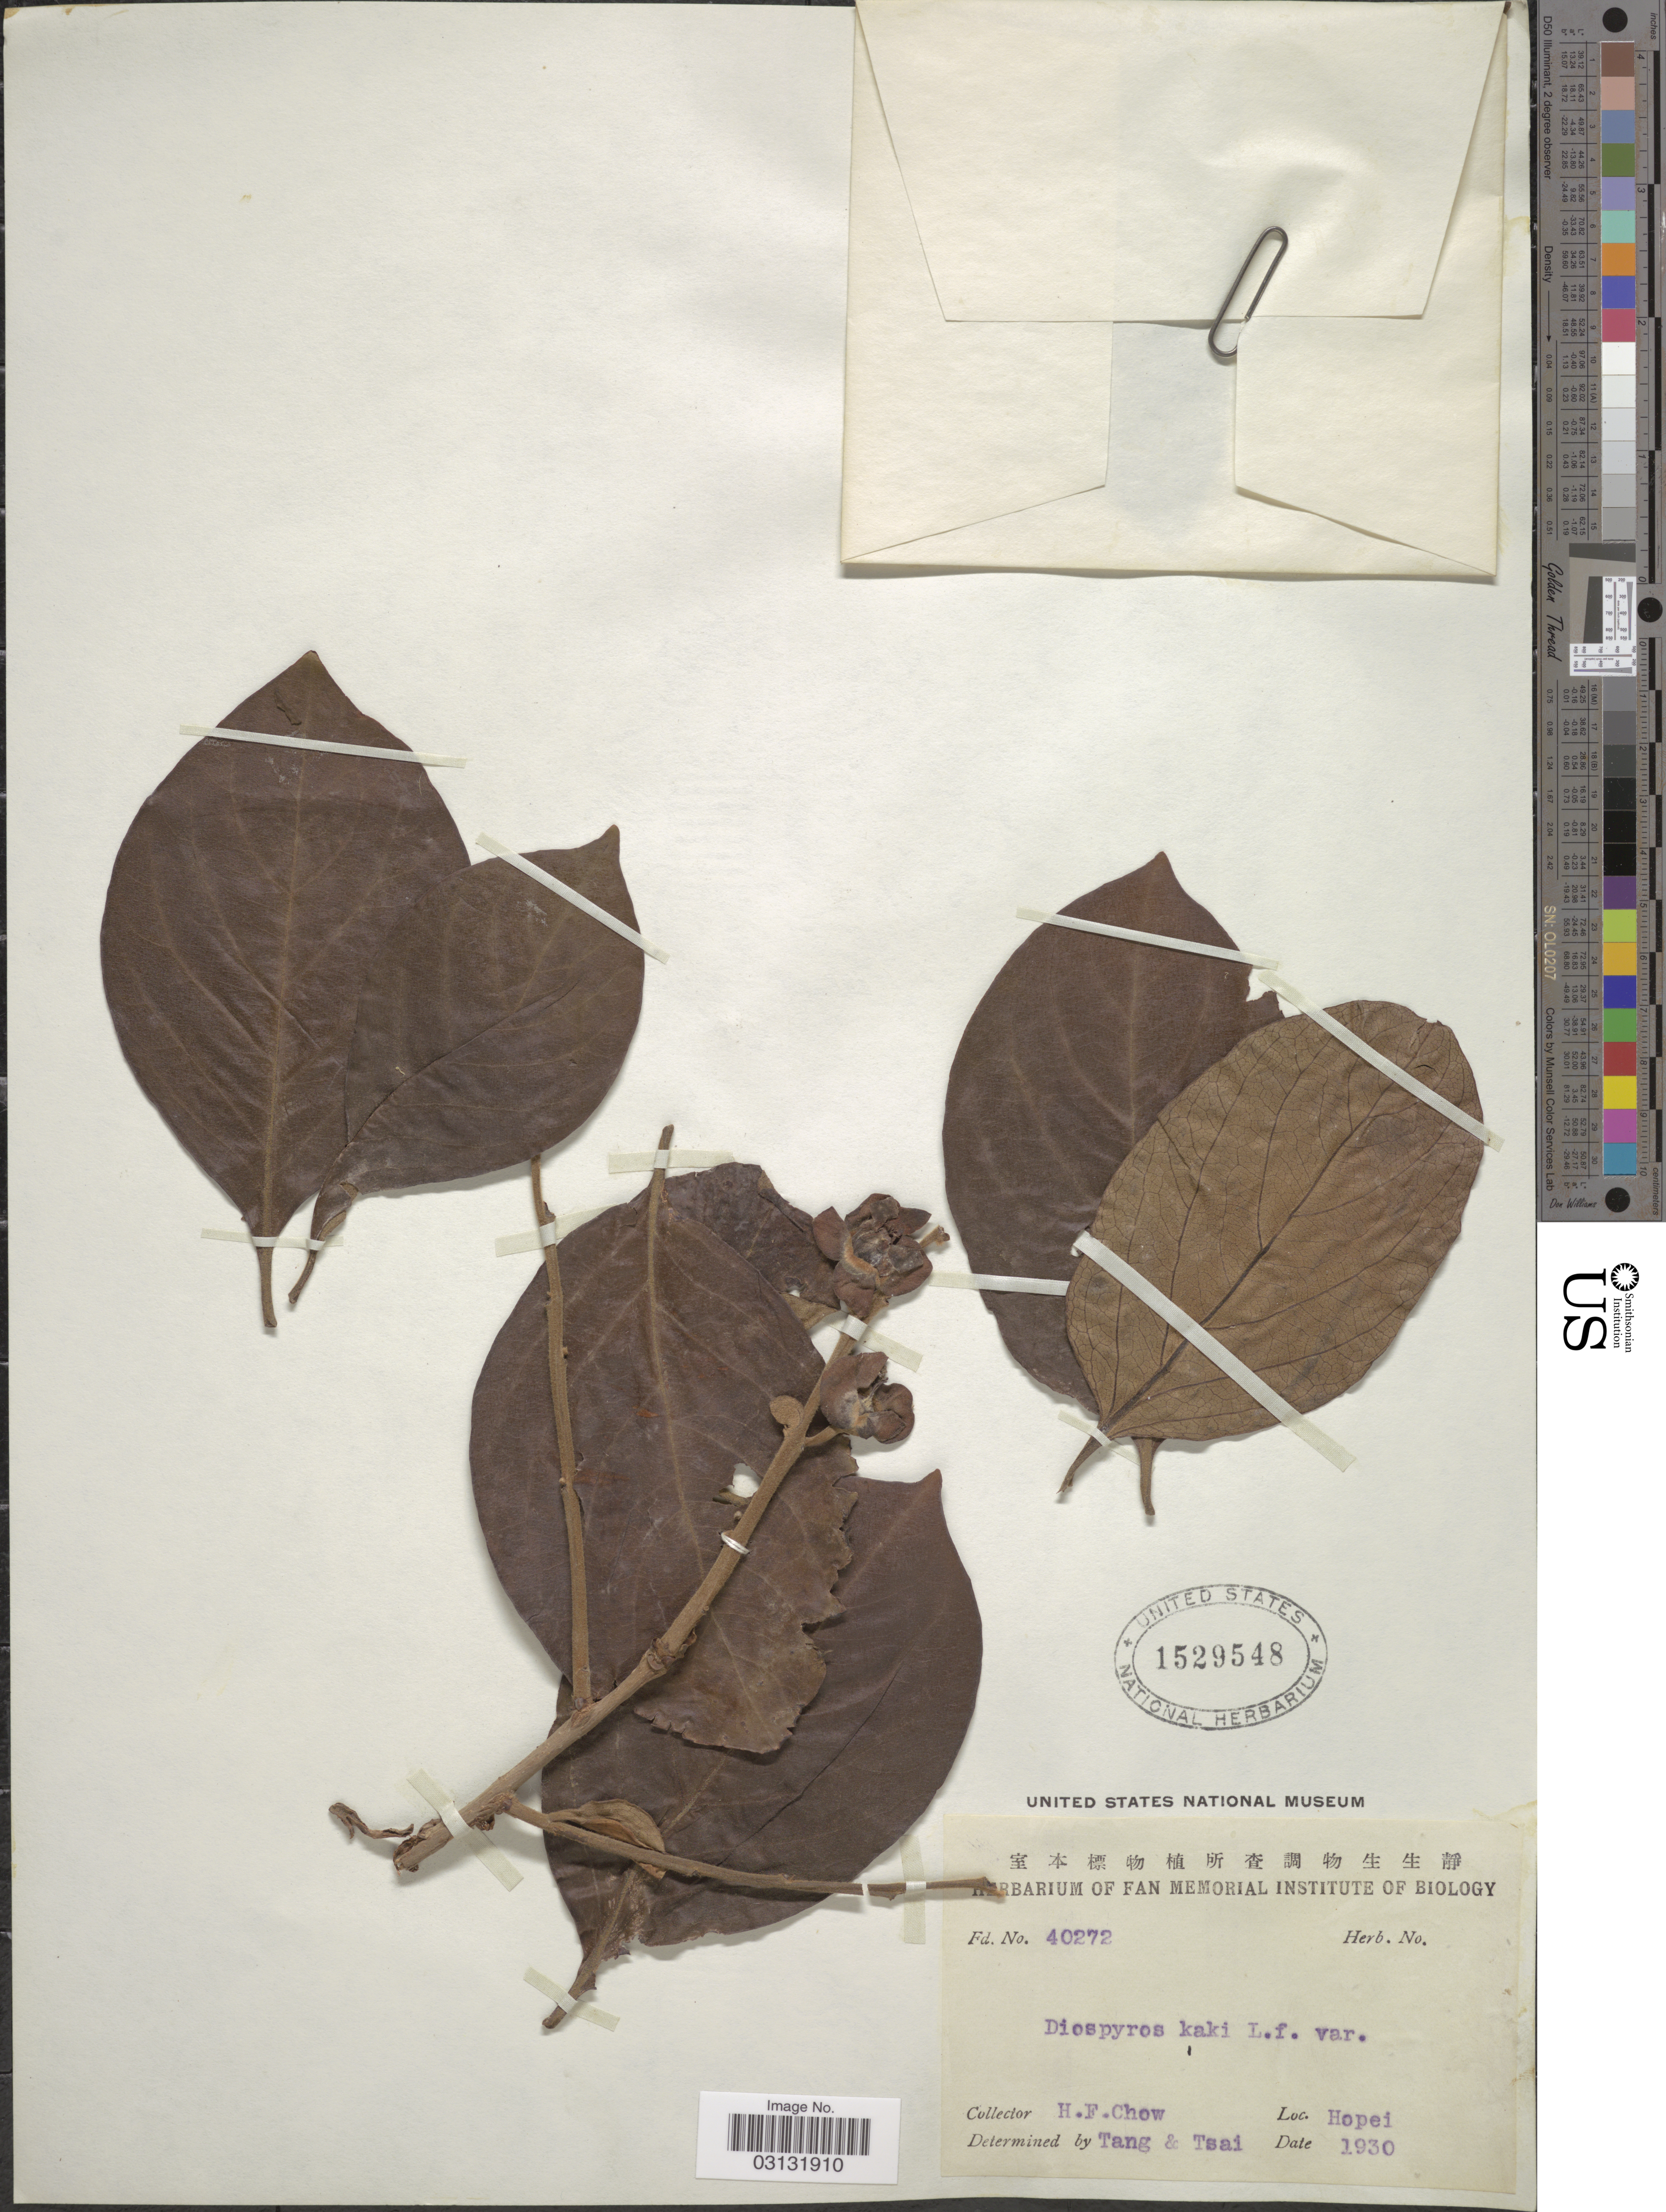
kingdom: Plantae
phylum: Tracheophyta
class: Magnoliopsida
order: Ericales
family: Ebenaceae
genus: Diospyros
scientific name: Diospyros kaki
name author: Thunb.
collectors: H. Chow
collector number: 40272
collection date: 1930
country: China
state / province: Hebei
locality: Hopei.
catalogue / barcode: US 1529548